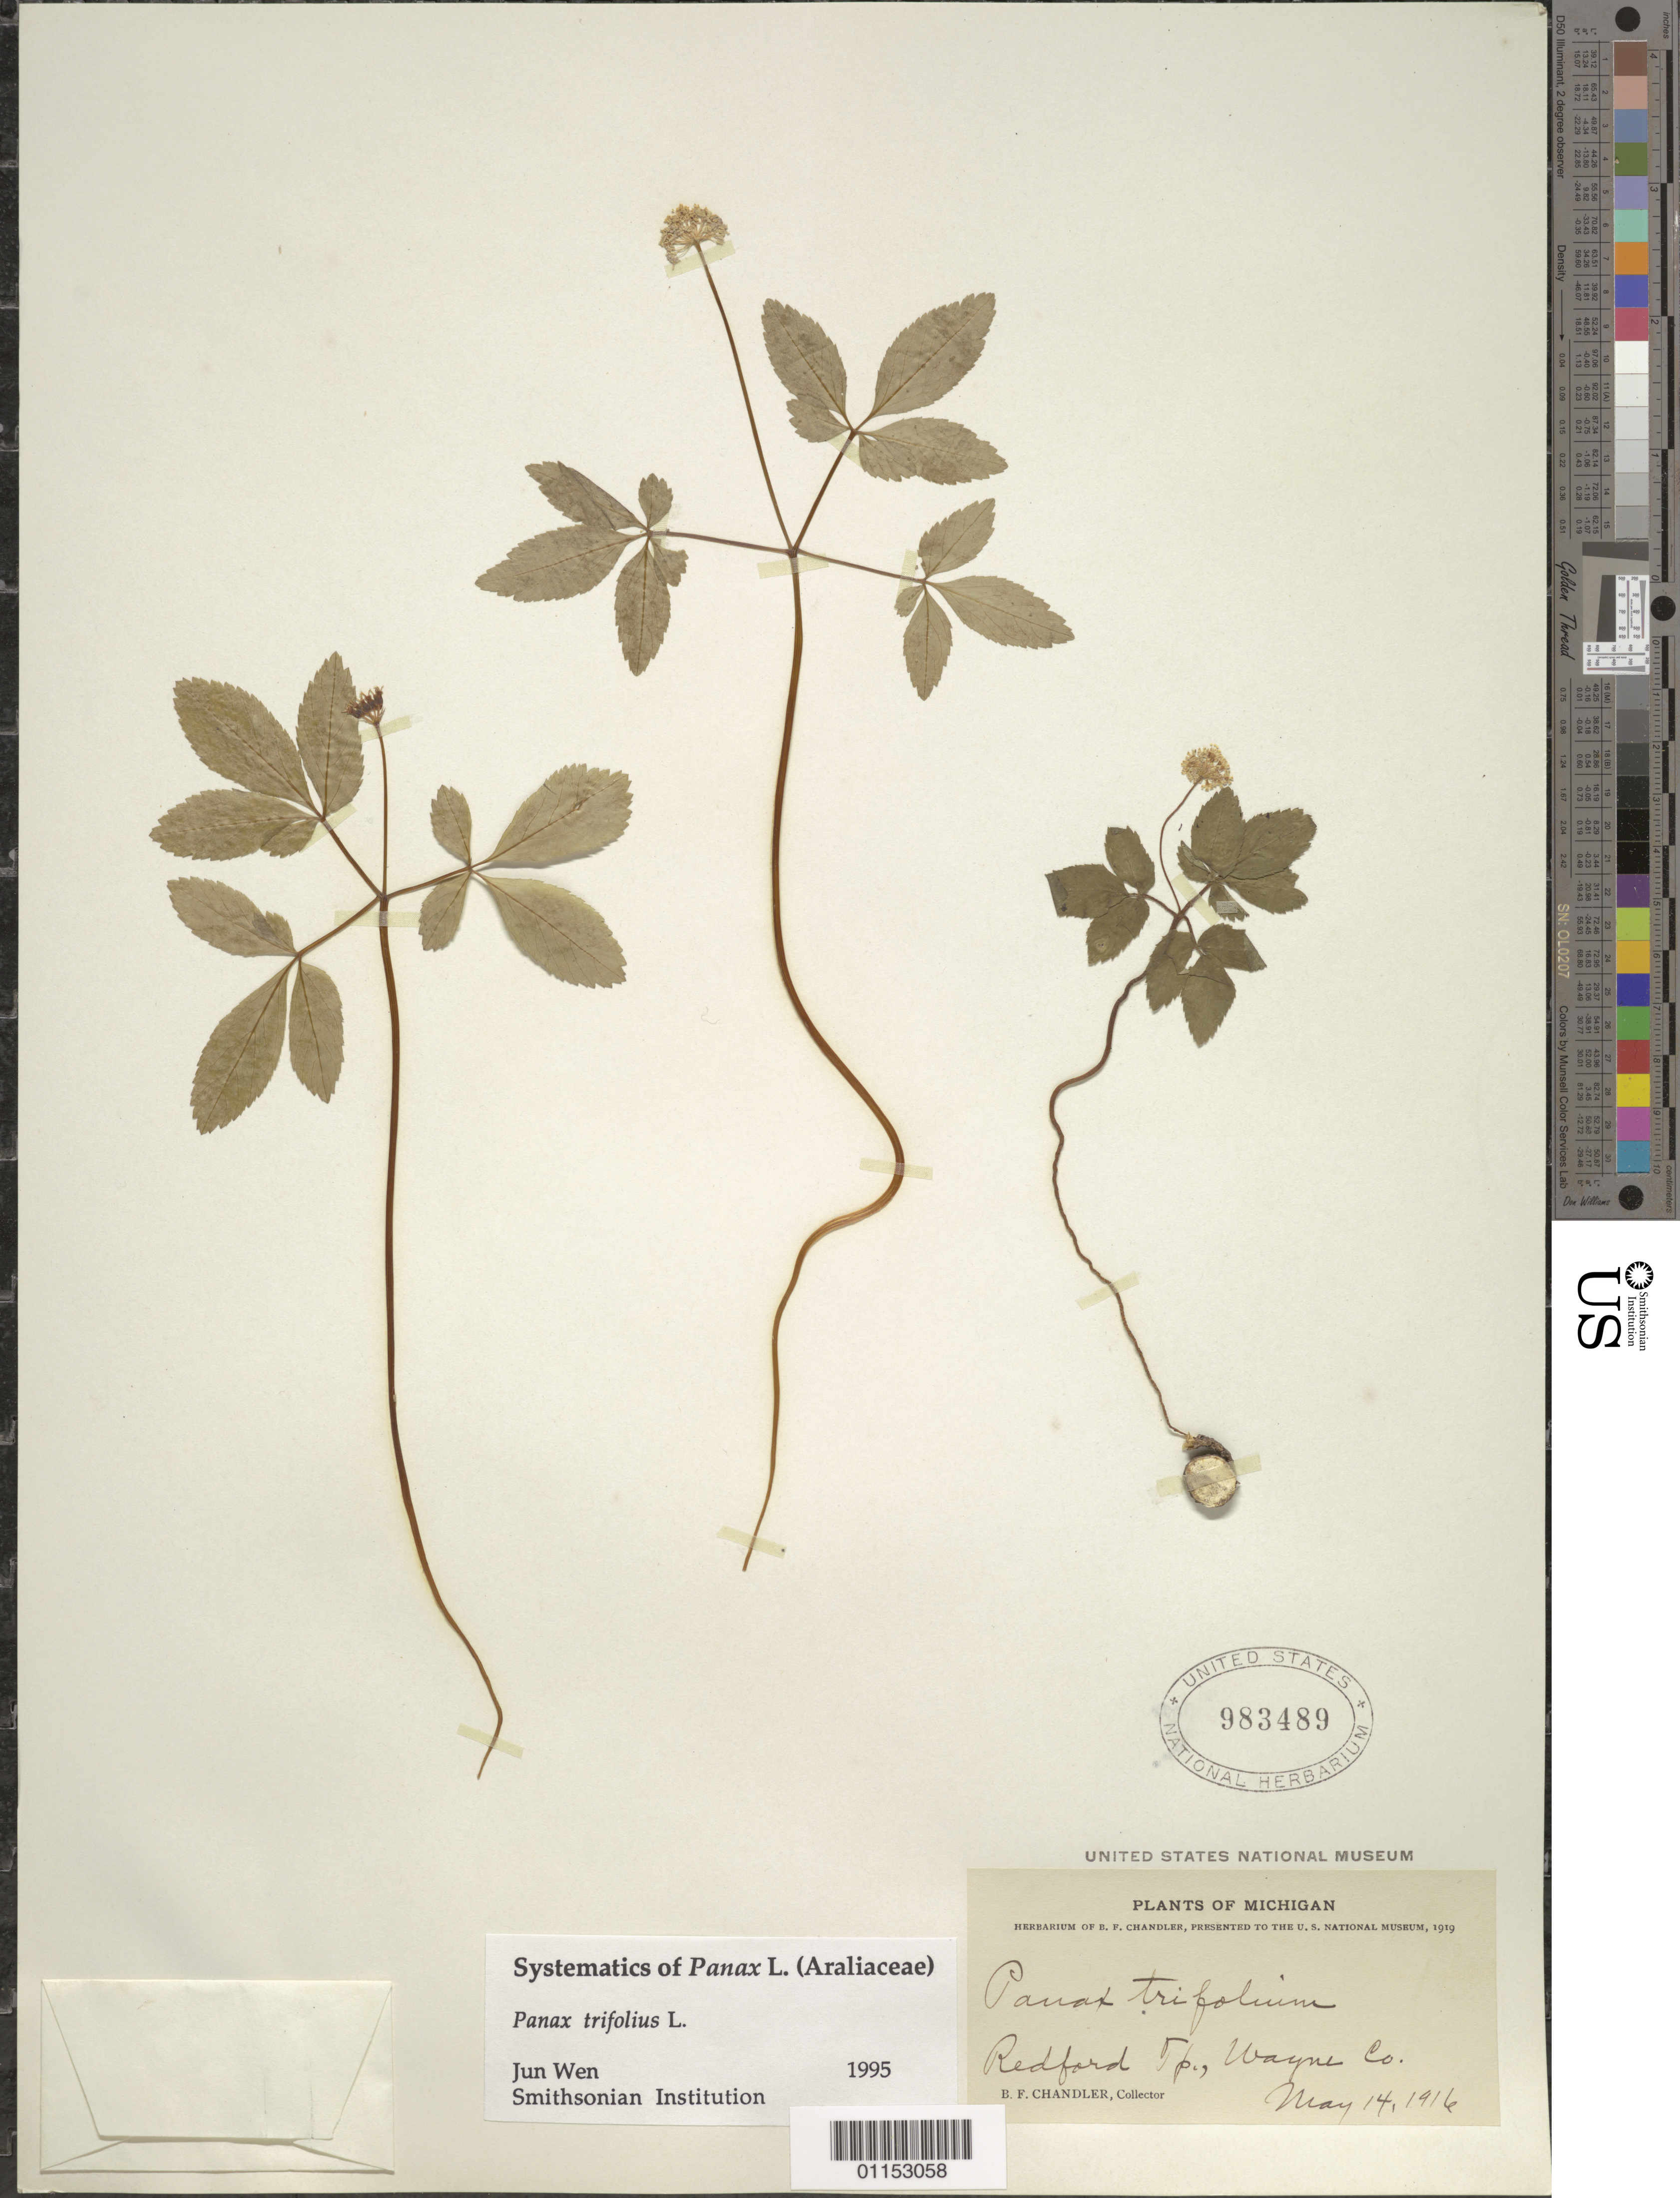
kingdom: Plantae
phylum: Tracheophyta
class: Magnoliopsida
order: Apiales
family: Araliaceae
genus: Panax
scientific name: Panax trifolius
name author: L.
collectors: B. F. Chandler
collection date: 1916-05-14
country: United States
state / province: Michigan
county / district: Wayne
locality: Redford.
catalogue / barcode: US 983489